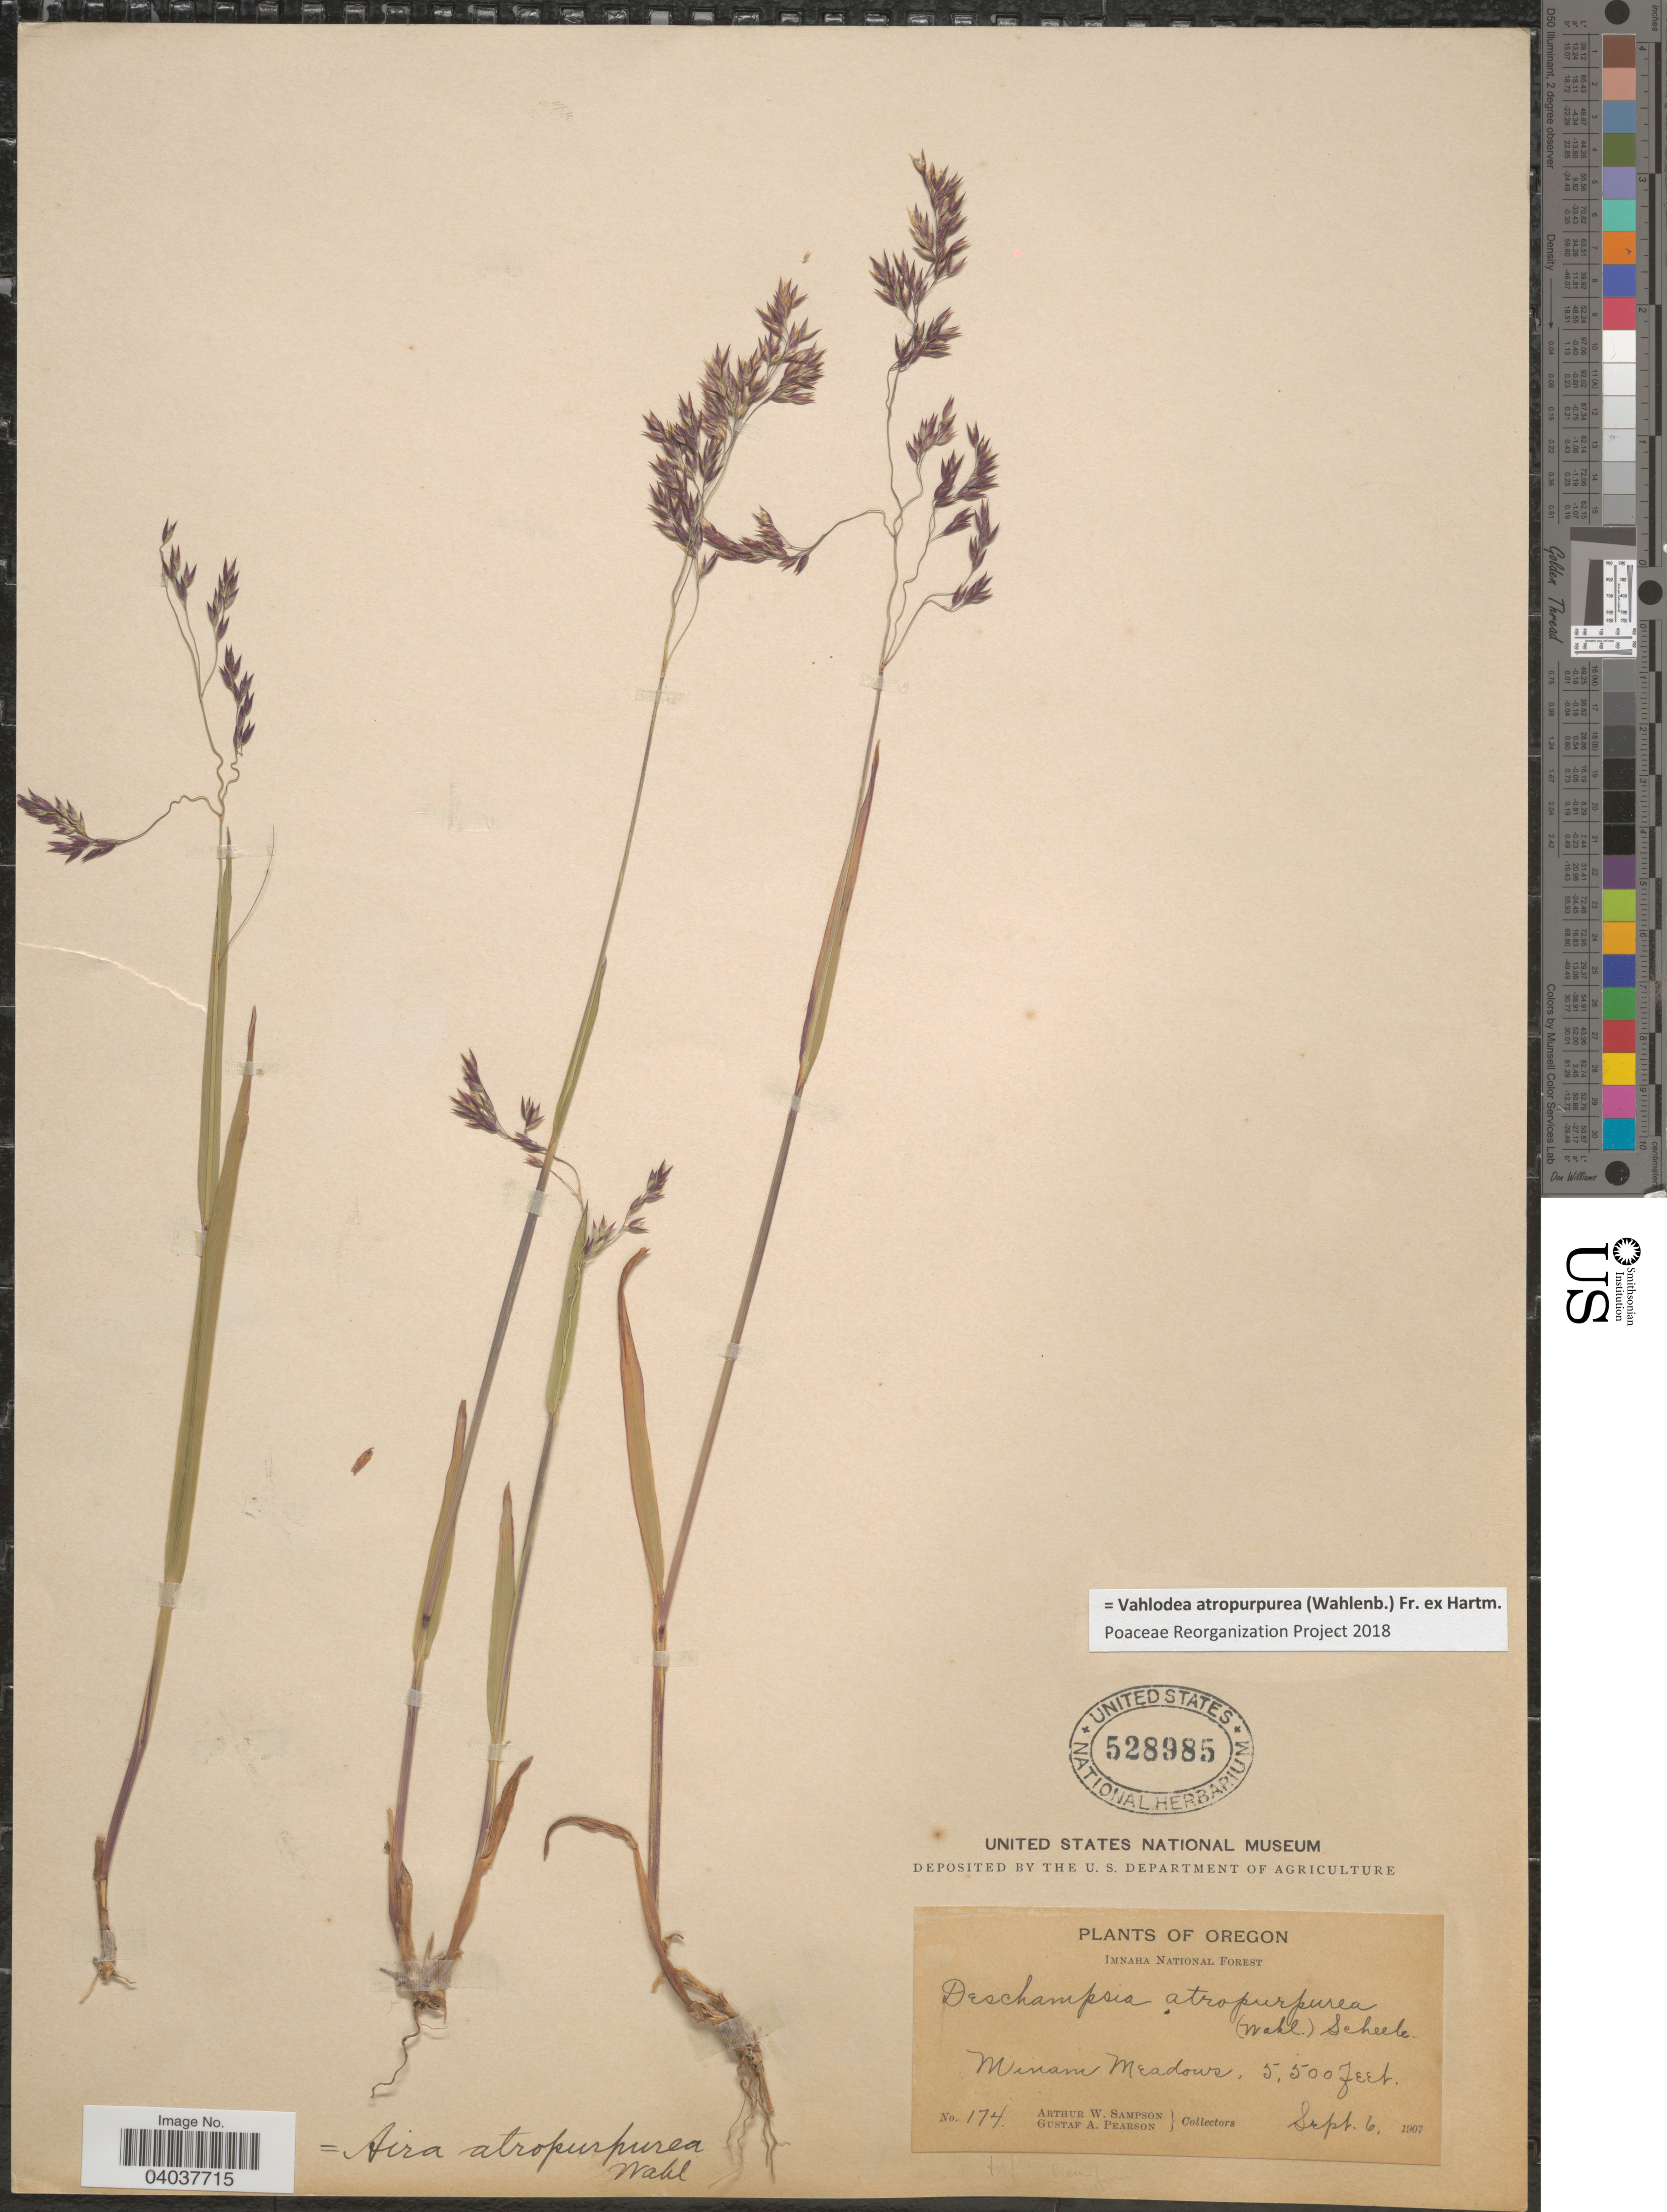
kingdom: Plantae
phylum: Tracheophyta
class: Liliopsida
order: Poales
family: Poaceae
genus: Vahlodea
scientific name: Vahlodea atropurpurea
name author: (Wahlenb.) Fr. ex Hartm.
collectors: A. Sampson & G. Pearson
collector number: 174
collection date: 1907-09-06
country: United States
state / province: Oregon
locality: Imnaha National Forest. Minam Meadows.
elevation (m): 1676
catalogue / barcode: US 528985